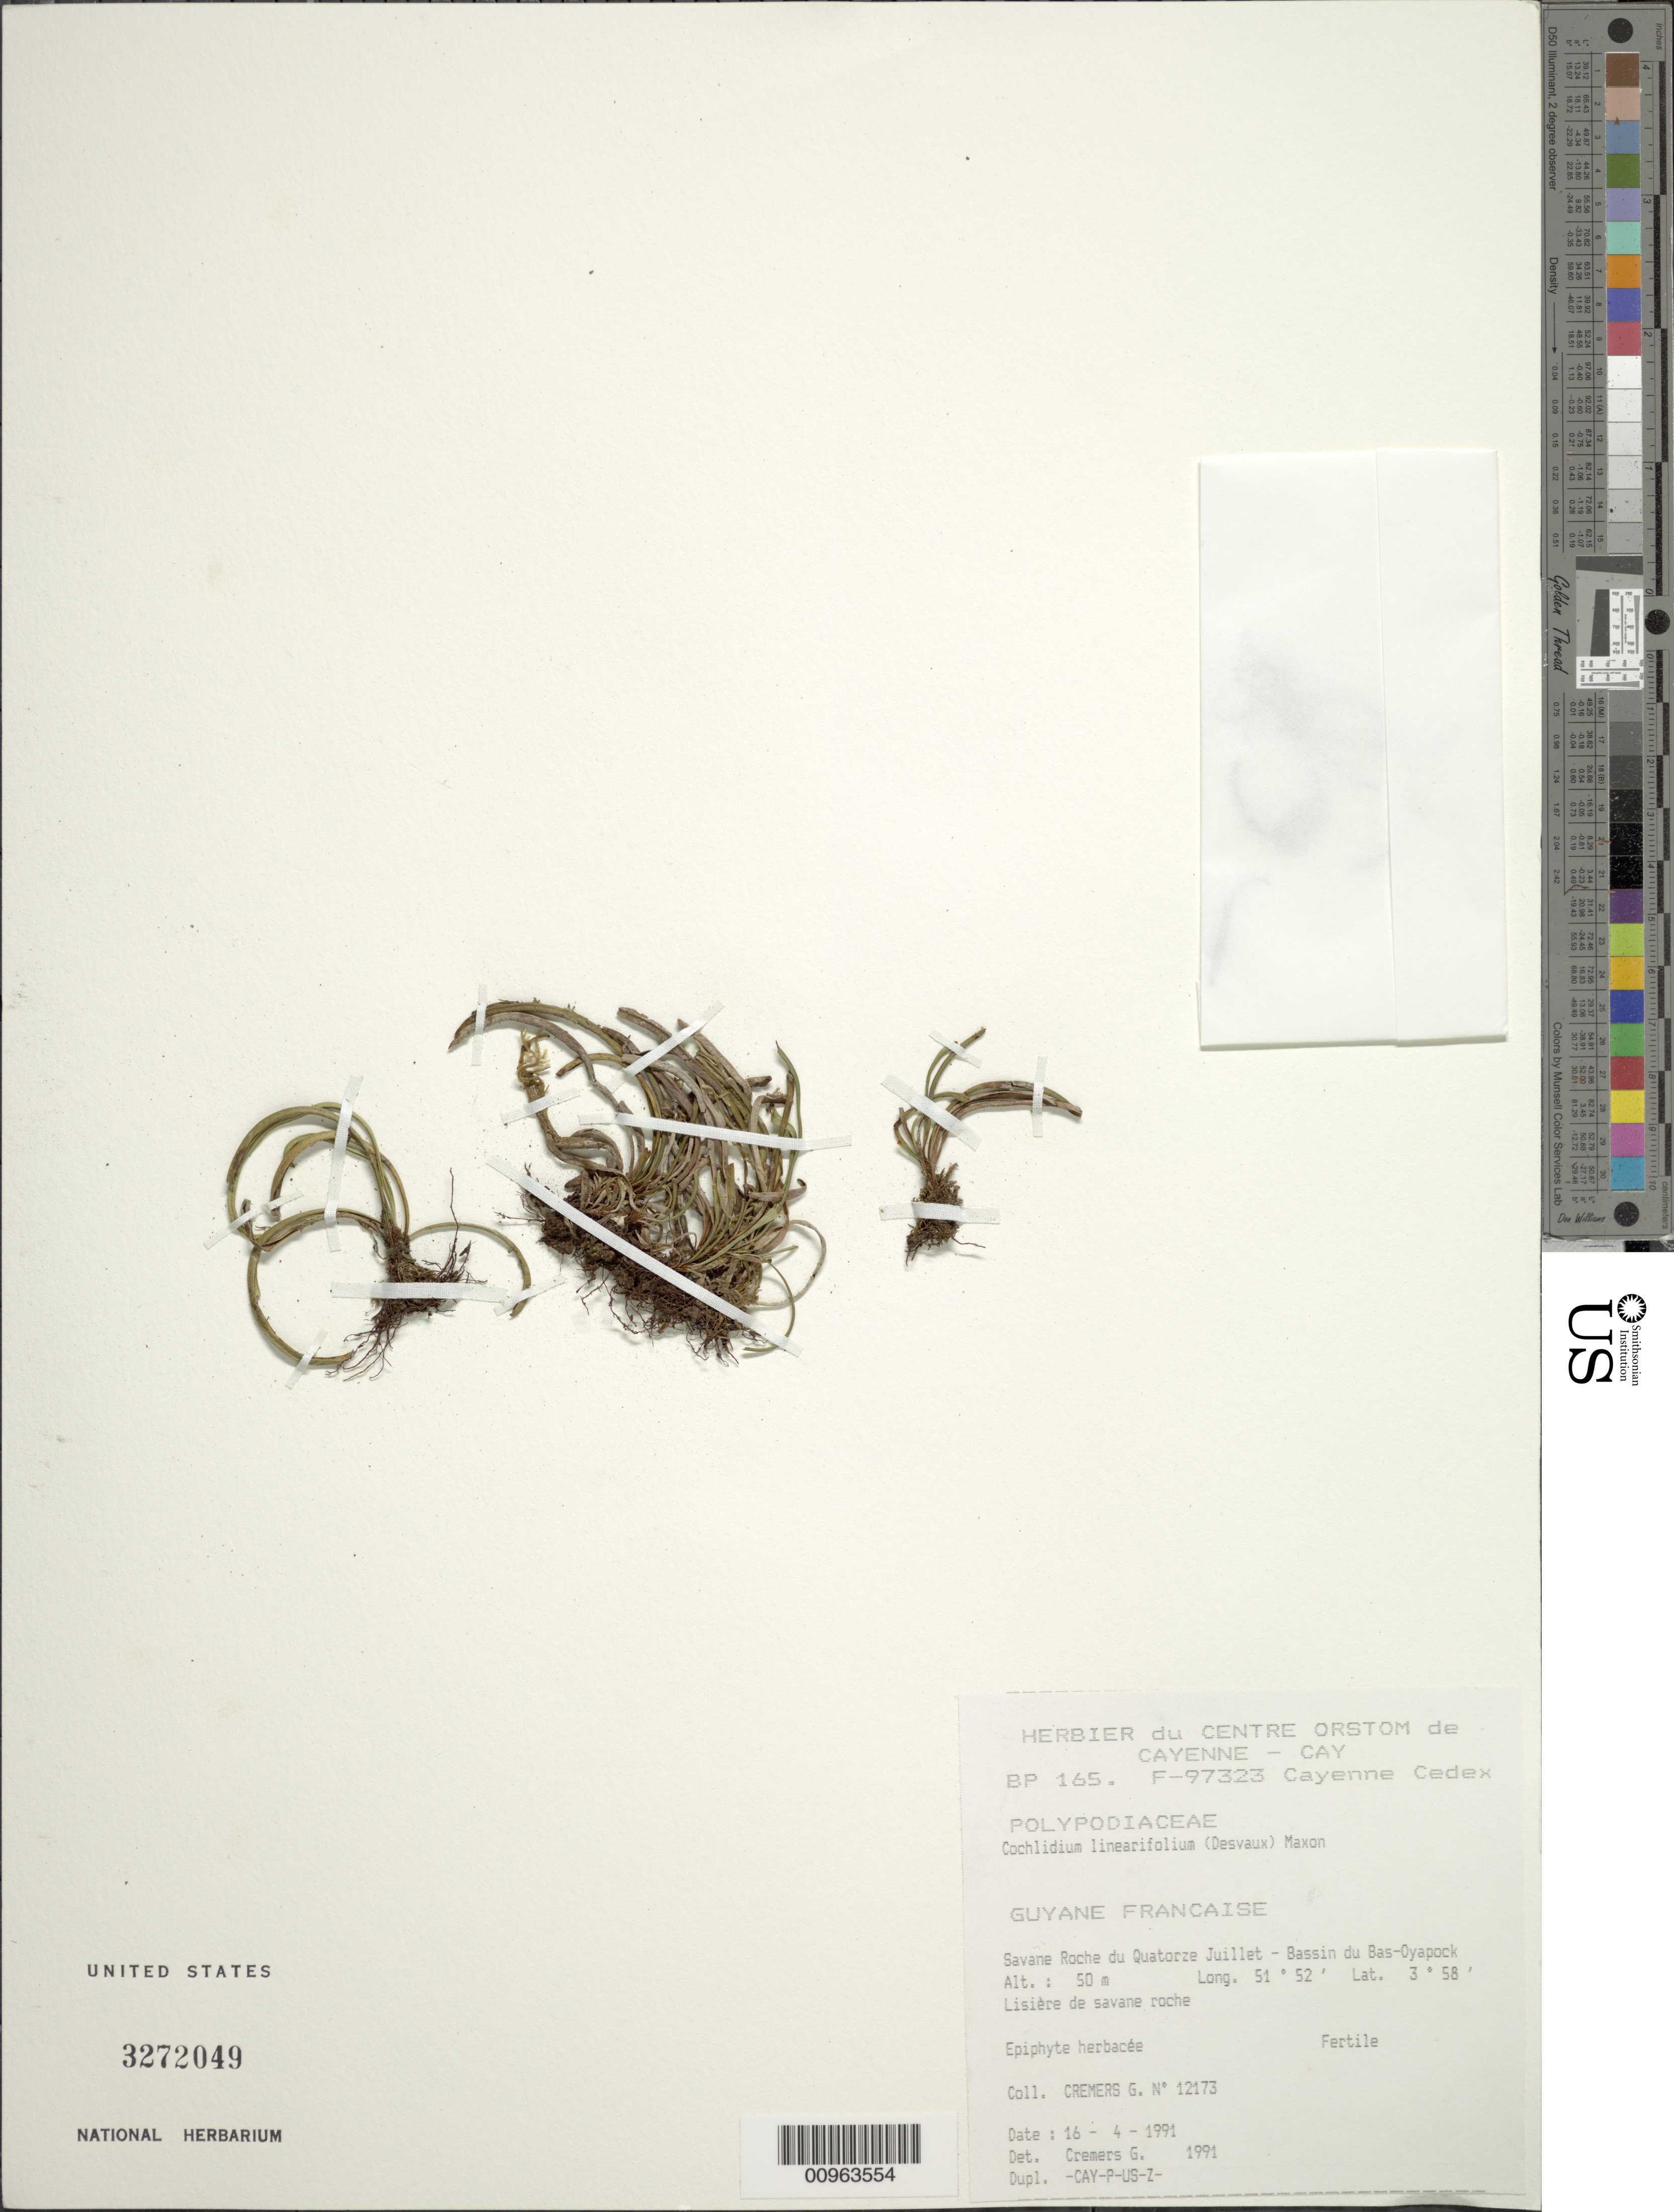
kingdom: Plantae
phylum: Tracheophyta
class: Polypodiopsida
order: Polypodiales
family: Polypodiaceae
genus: Cochlidium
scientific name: Cochlidium linearifolium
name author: (Desv.) Maxon ex C. Chr.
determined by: Cremers, Georges A.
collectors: G. Cremers & S. Gautier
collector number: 12173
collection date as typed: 16-Apr-91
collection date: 1991-04-16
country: French Guiana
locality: Savane Roche du Quatorze Juillet, Bassin du Bas-Oyapock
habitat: Lisière de savane roche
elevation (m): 50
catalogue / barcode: US 3272049